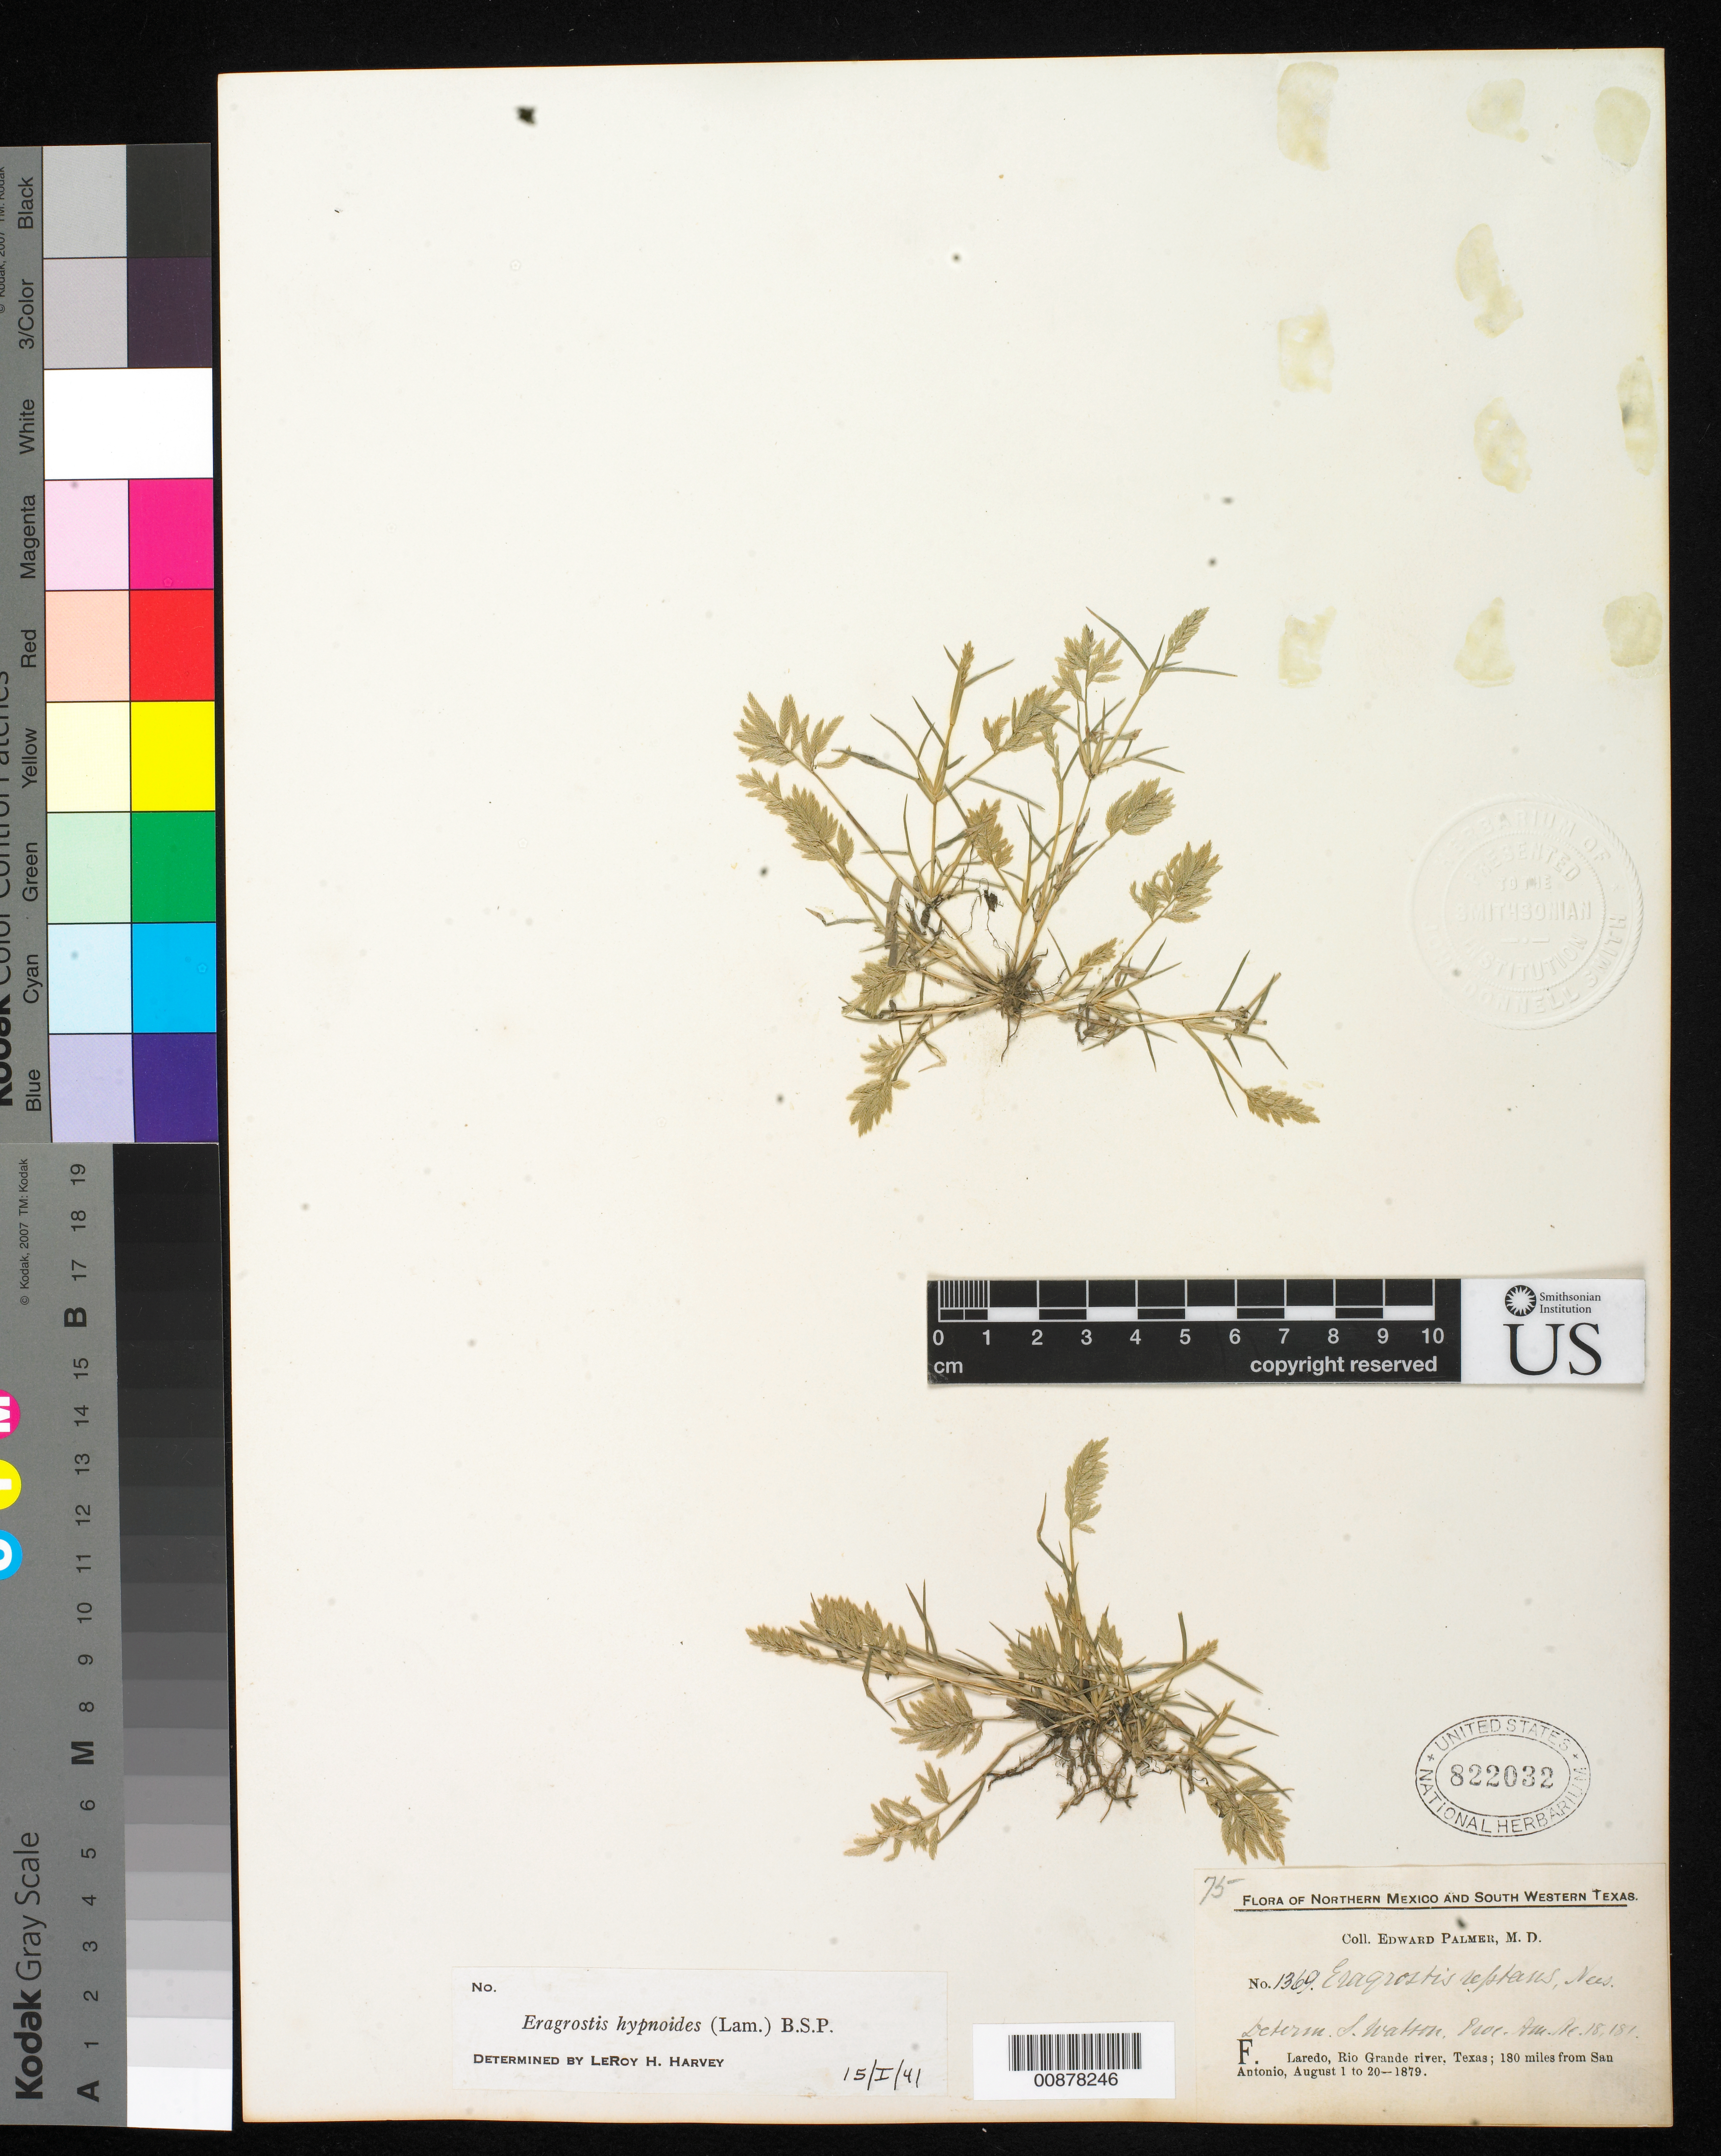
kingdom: Plantae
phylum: Tracheophyta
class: Liliopsida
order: Poales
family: Poaceae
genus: Eragrostis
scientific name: Eragrostis hypnoides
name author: (Lam.) Britton, Stearns & Poggenb.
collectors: E. Palmer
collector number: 1369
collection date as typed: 01 Aug 1879 to 20 Aug 1879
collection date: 1879-08-01/1879-08-20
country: United States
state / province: Texas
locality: F. Laredo, Rio Grande, Texas; 180 miles from San Antonio.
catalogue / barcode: US 822032